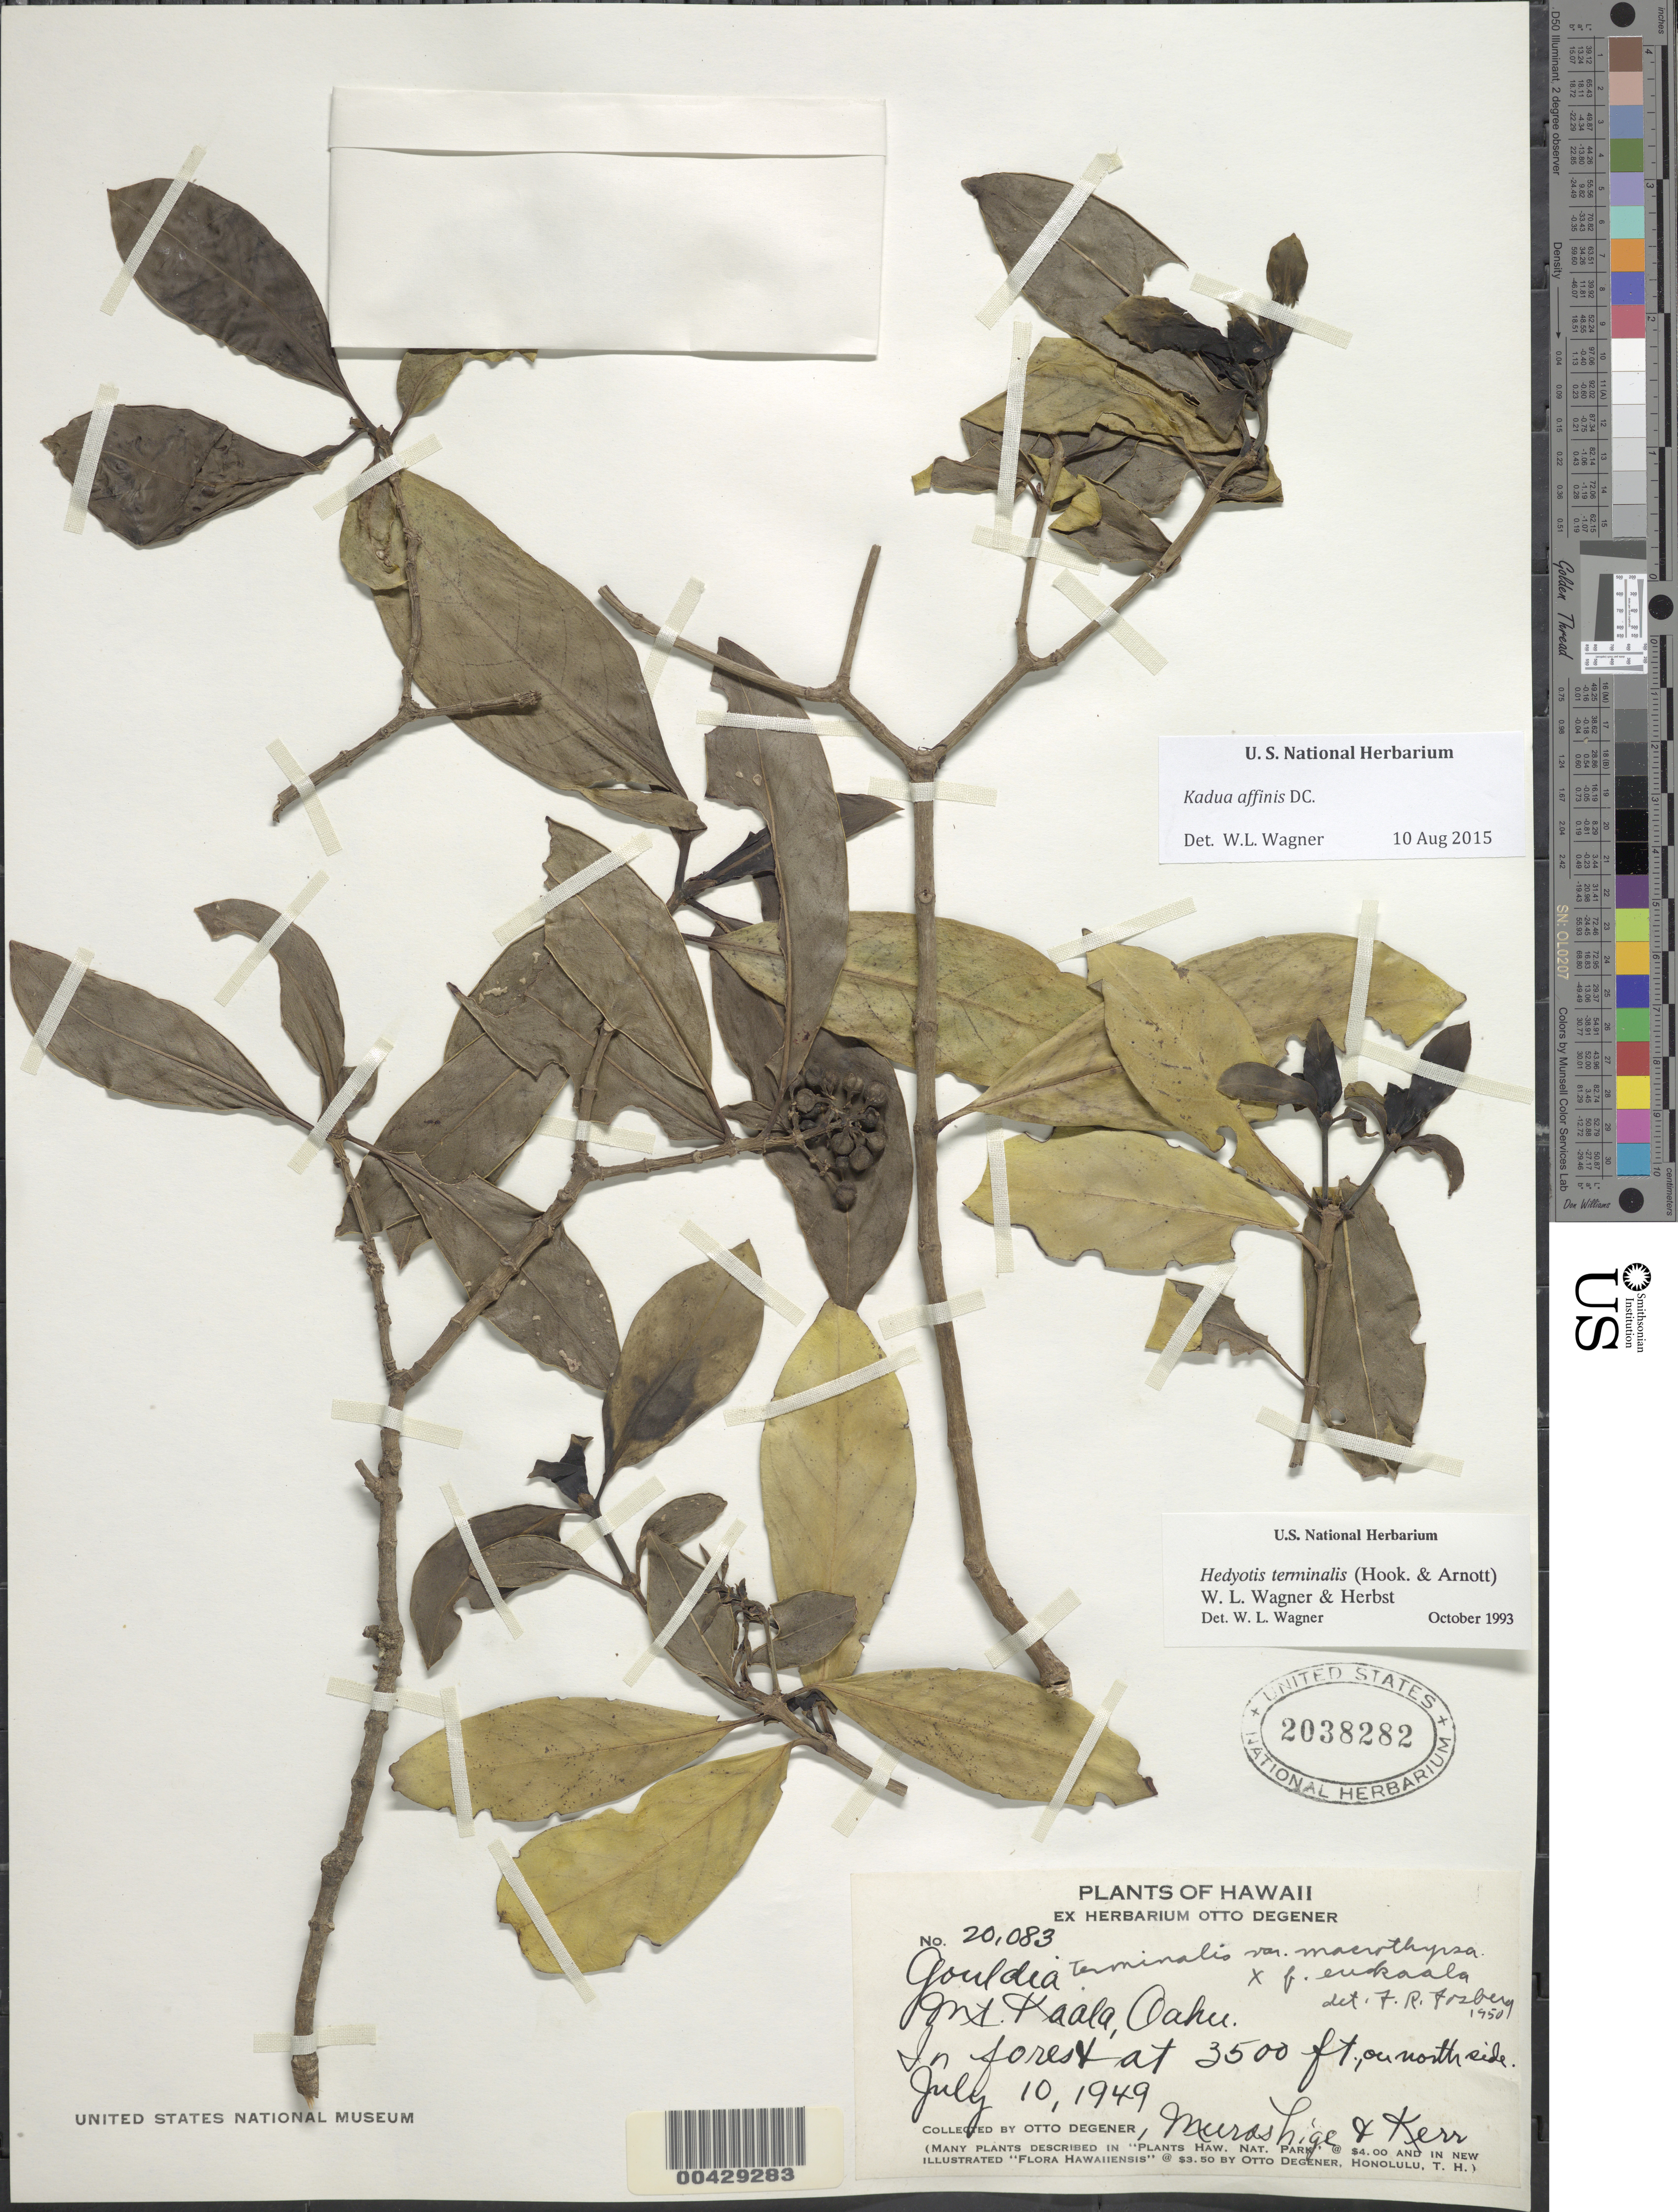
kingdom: Plantae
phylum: Tracheophyta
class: Magnoliopsida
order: Gentianales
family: Rubiaceae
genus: Kadua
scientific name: Kadua affinis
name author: DC.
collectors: O. Degener, T. Murashige & Kerr, --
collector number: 20083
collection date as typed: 10 Jul 1949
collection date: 1949-07-10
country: United States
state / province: Hawaii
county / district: Honolulu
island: Oahu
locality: Mt. Kaala, north side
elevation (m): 1067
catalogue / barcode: US 2038282